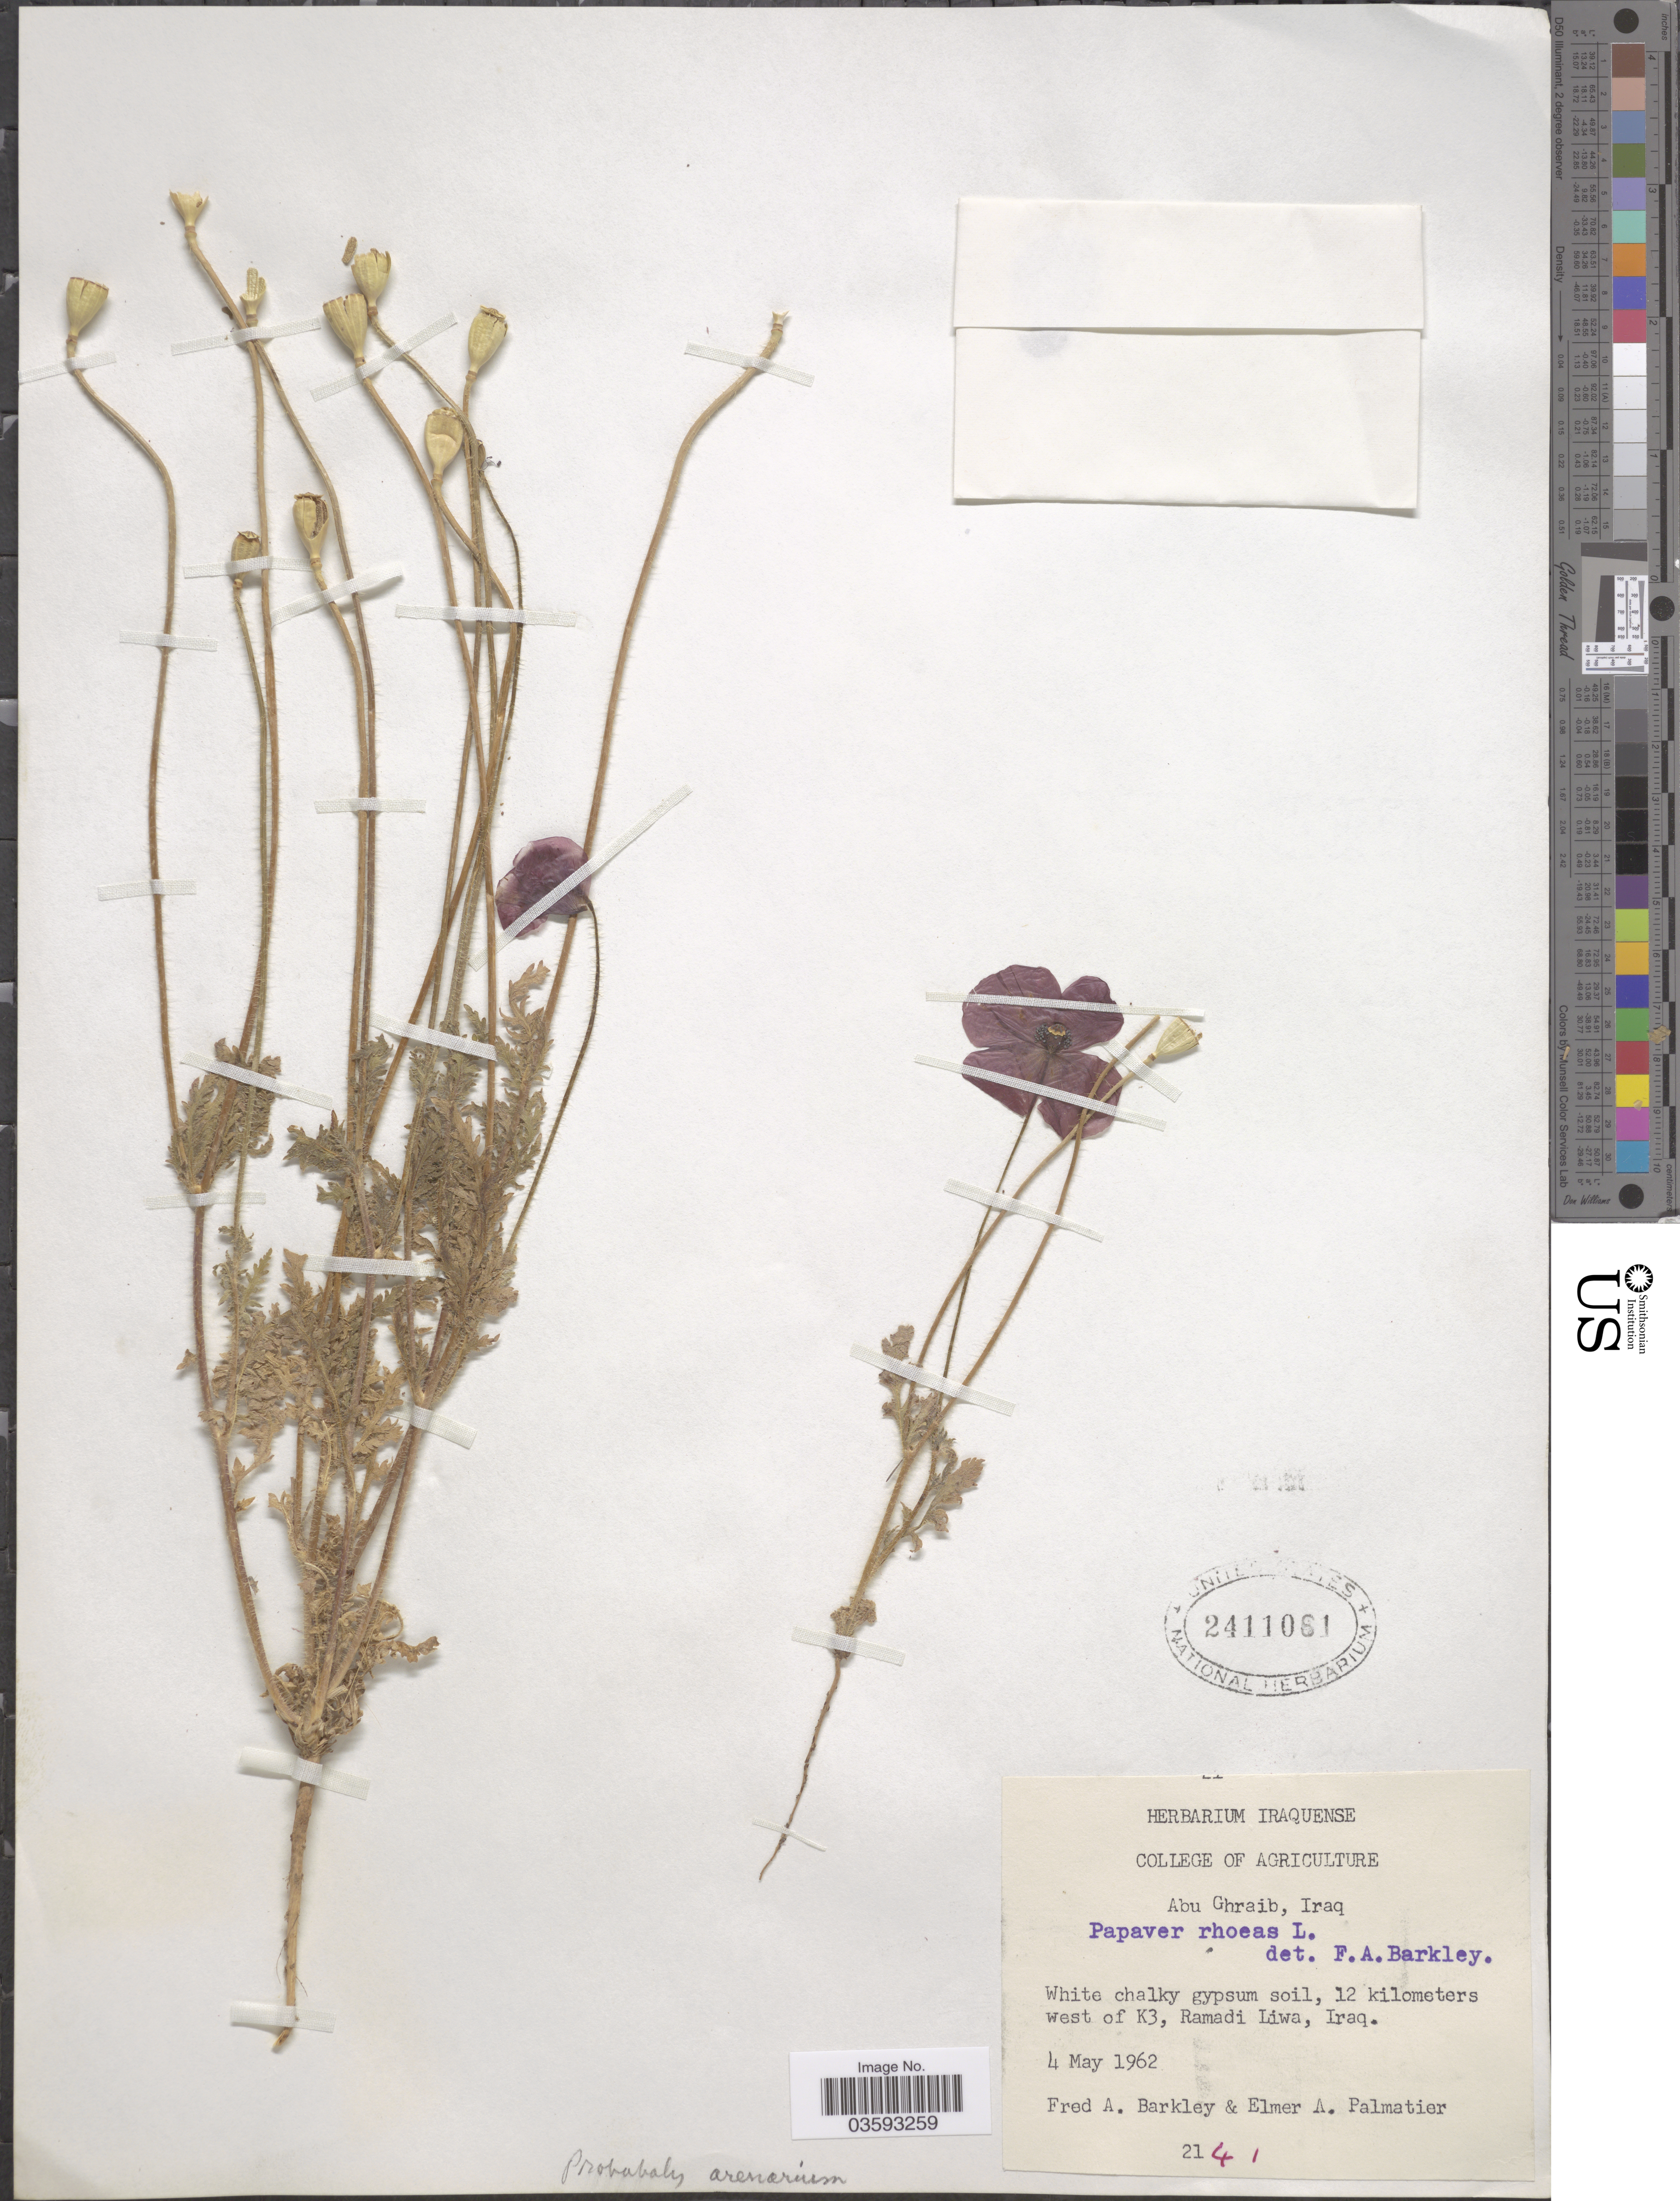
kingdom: Plantae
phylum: Tracheophyta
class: Magnoliopsida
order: Ranunculales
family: Papaveraceae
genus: Papaver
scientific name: Papaver rhoeas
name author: L.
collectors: F. A. Barkley & E. Palmatier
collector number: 2141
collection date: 1962-05-04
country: Iraq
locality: Abu Ghraib. 12 kilometers west of K3, Ramadi Liwa.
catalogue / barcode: US 2411081